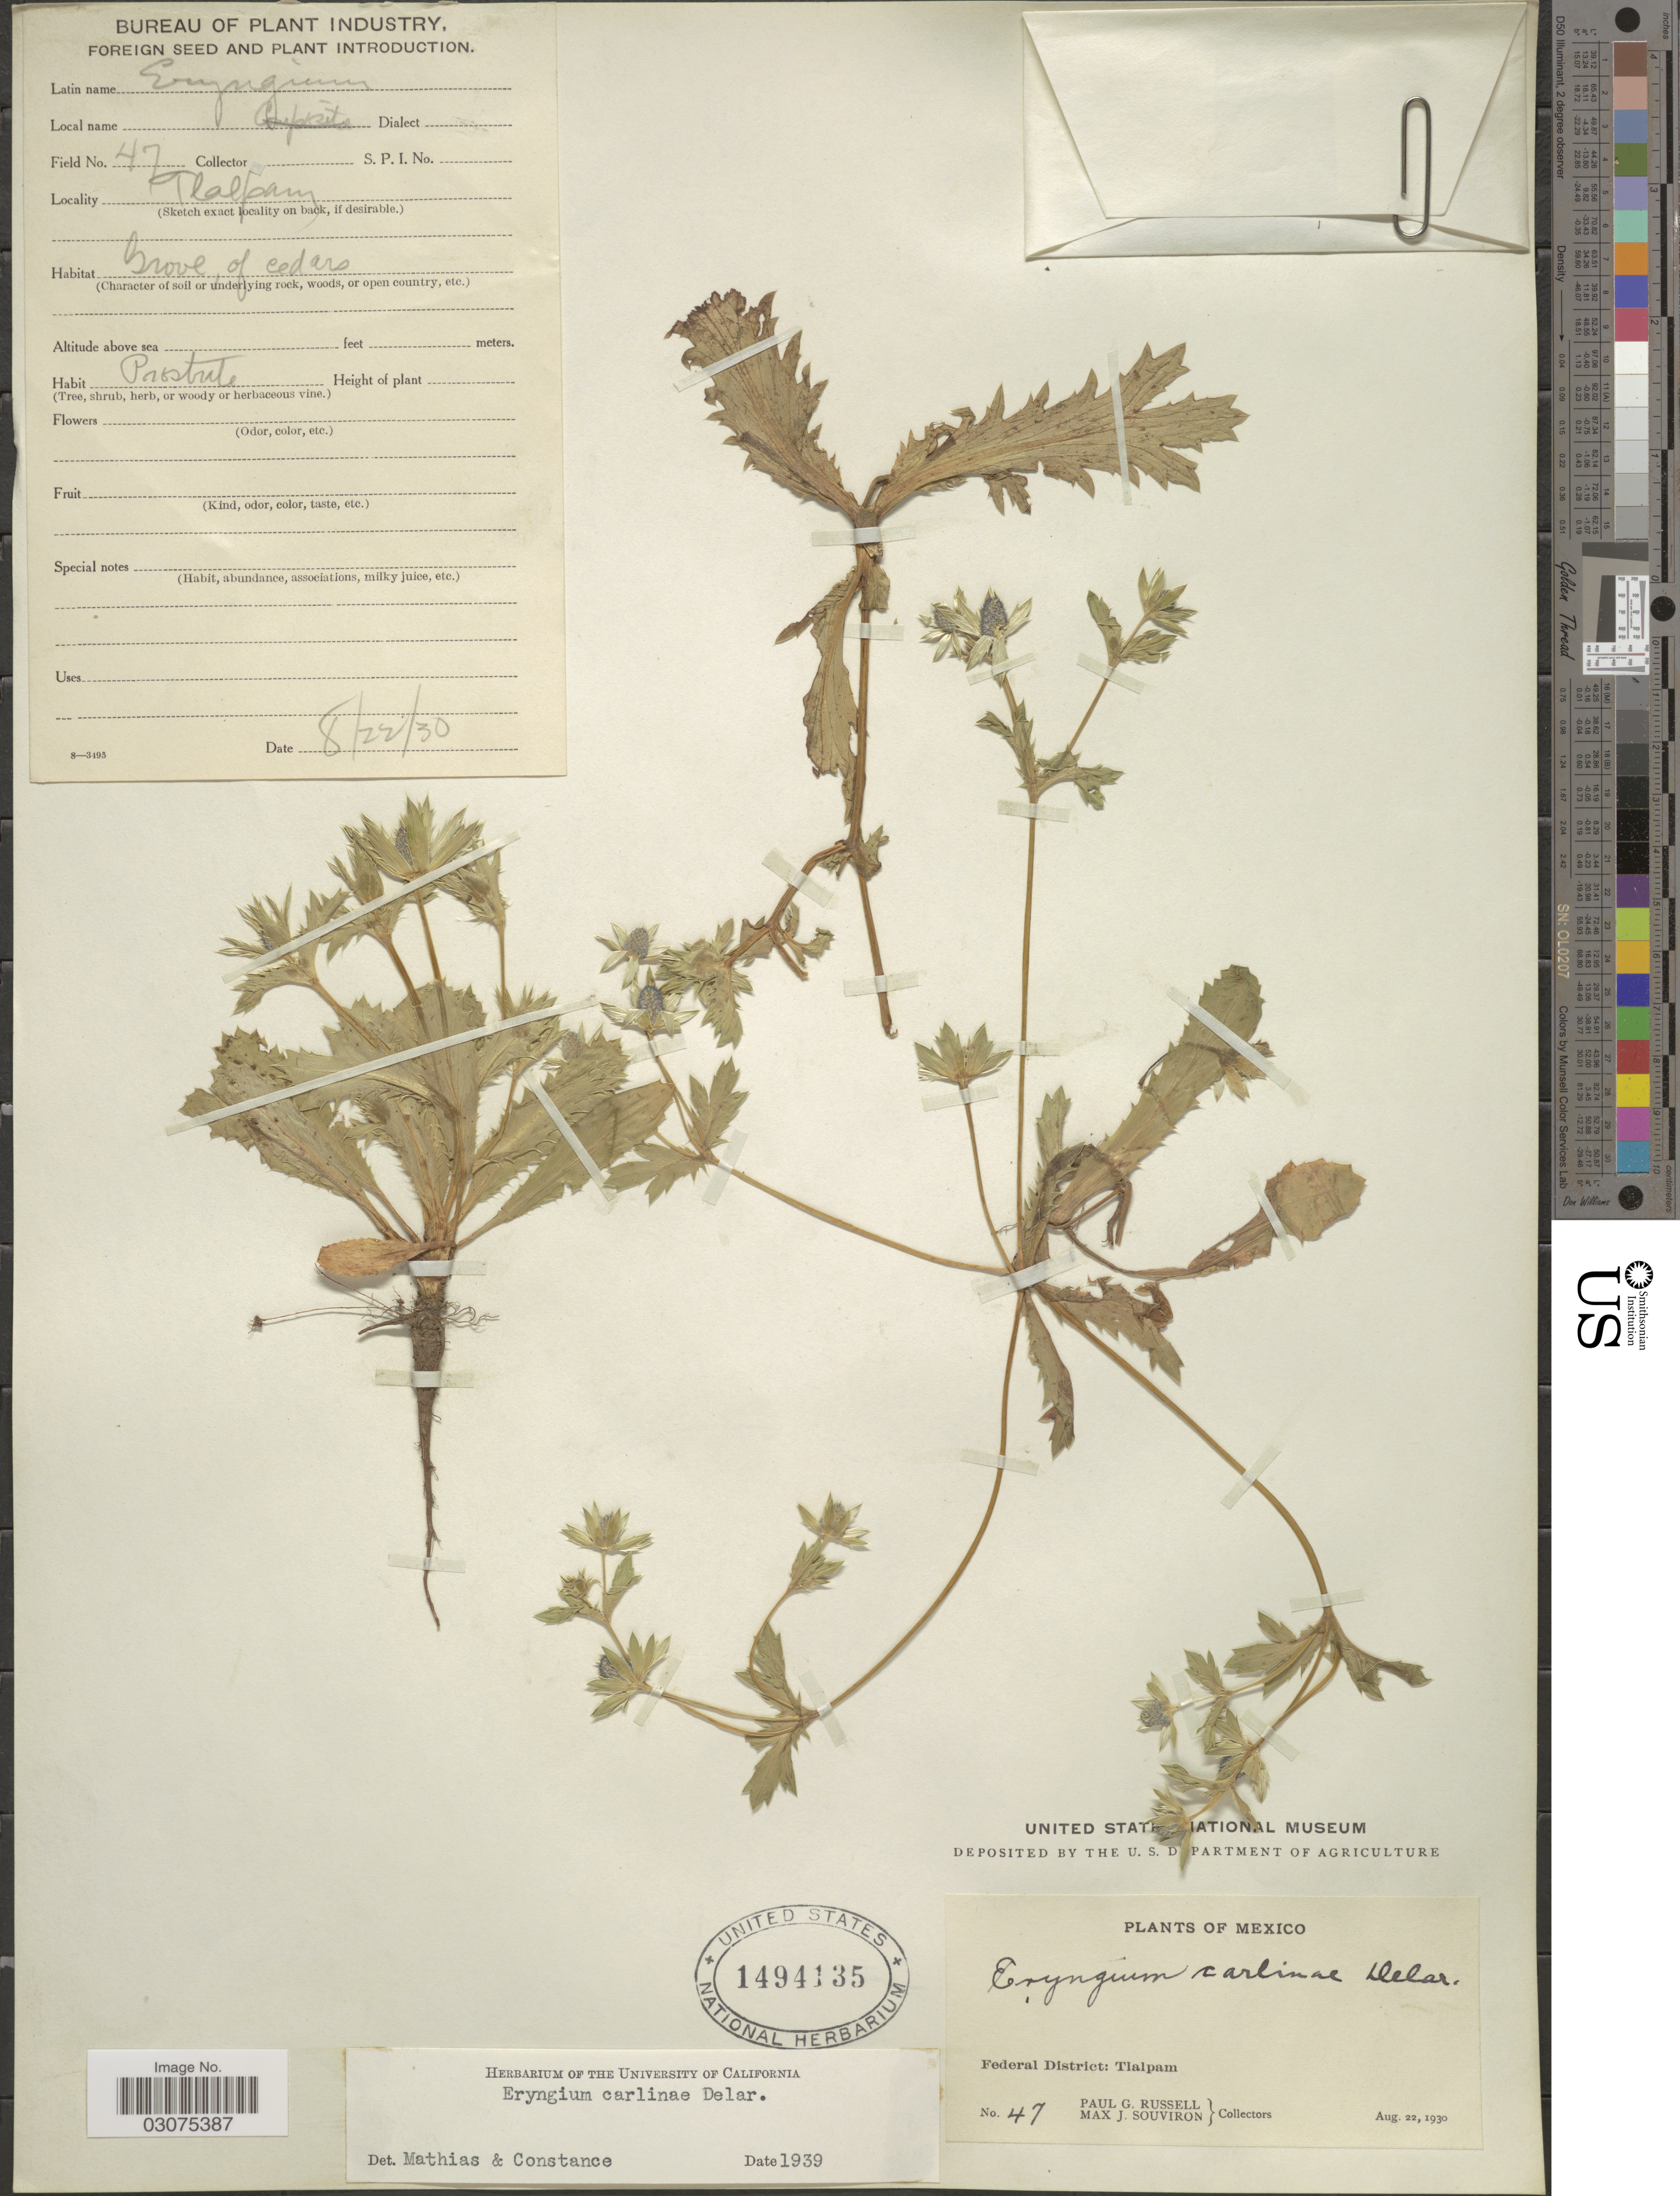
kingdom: Plantae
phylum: Tracheophyta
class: Magnoliopsida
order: Apiales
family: Apiaceae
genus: Eryngium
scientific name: Eryngium carlinae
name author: F. Delaroche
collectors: P. G. Russell & M. J. Souviron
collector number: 47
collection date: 1930-08-22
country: Mexico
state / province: Distrito Federal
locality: Federal District: Tlalpam.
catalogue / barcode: US 1494135